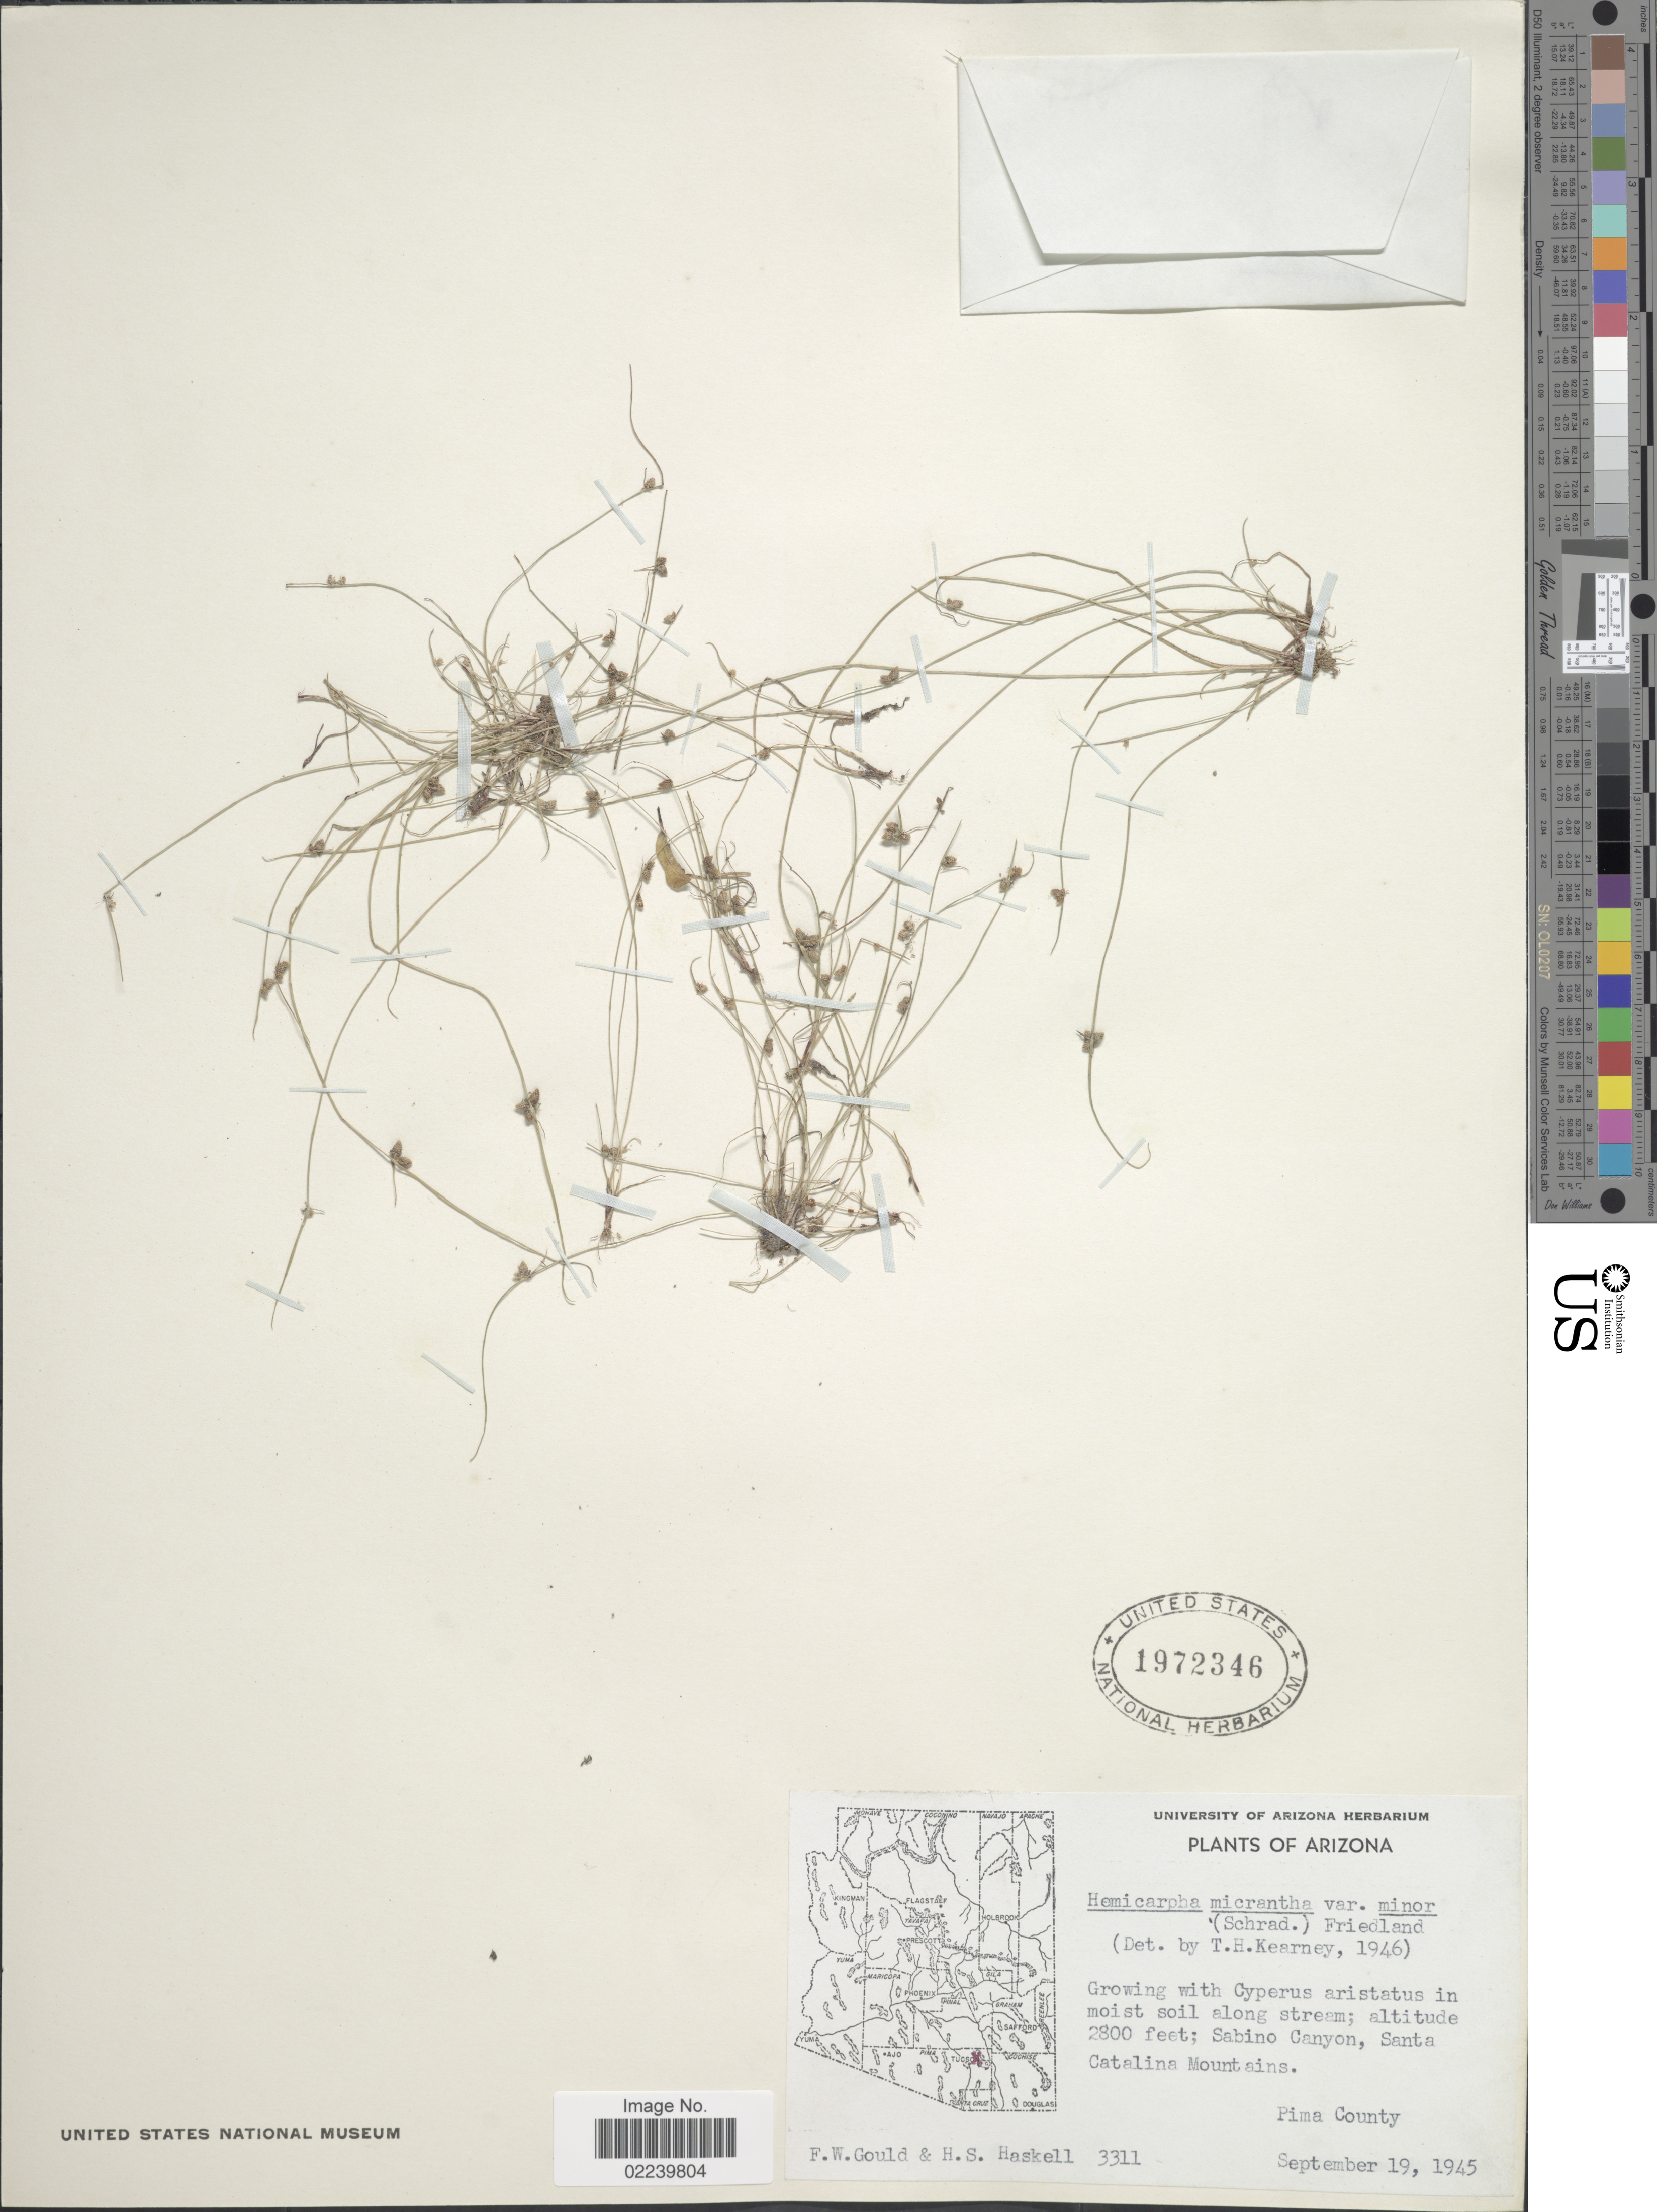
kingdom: Plantae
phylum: Tracheophyta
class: Liliopsida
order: Poales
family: Cyperaceae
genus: Cyperus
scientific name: Cyperus subsquarrosus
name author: (Muhl.) Bauters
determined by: Strong, M. T., (US), Smithsonian Institution - National Museum of Natural History (UNITED STATES)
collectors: F. W. Gould & H. Haskell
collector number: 3311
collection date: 1945-09-19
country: United States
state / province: Arizona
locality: Sabino Canyon, Santa Catalina Mountains, Pima County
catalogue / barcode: US 1972346